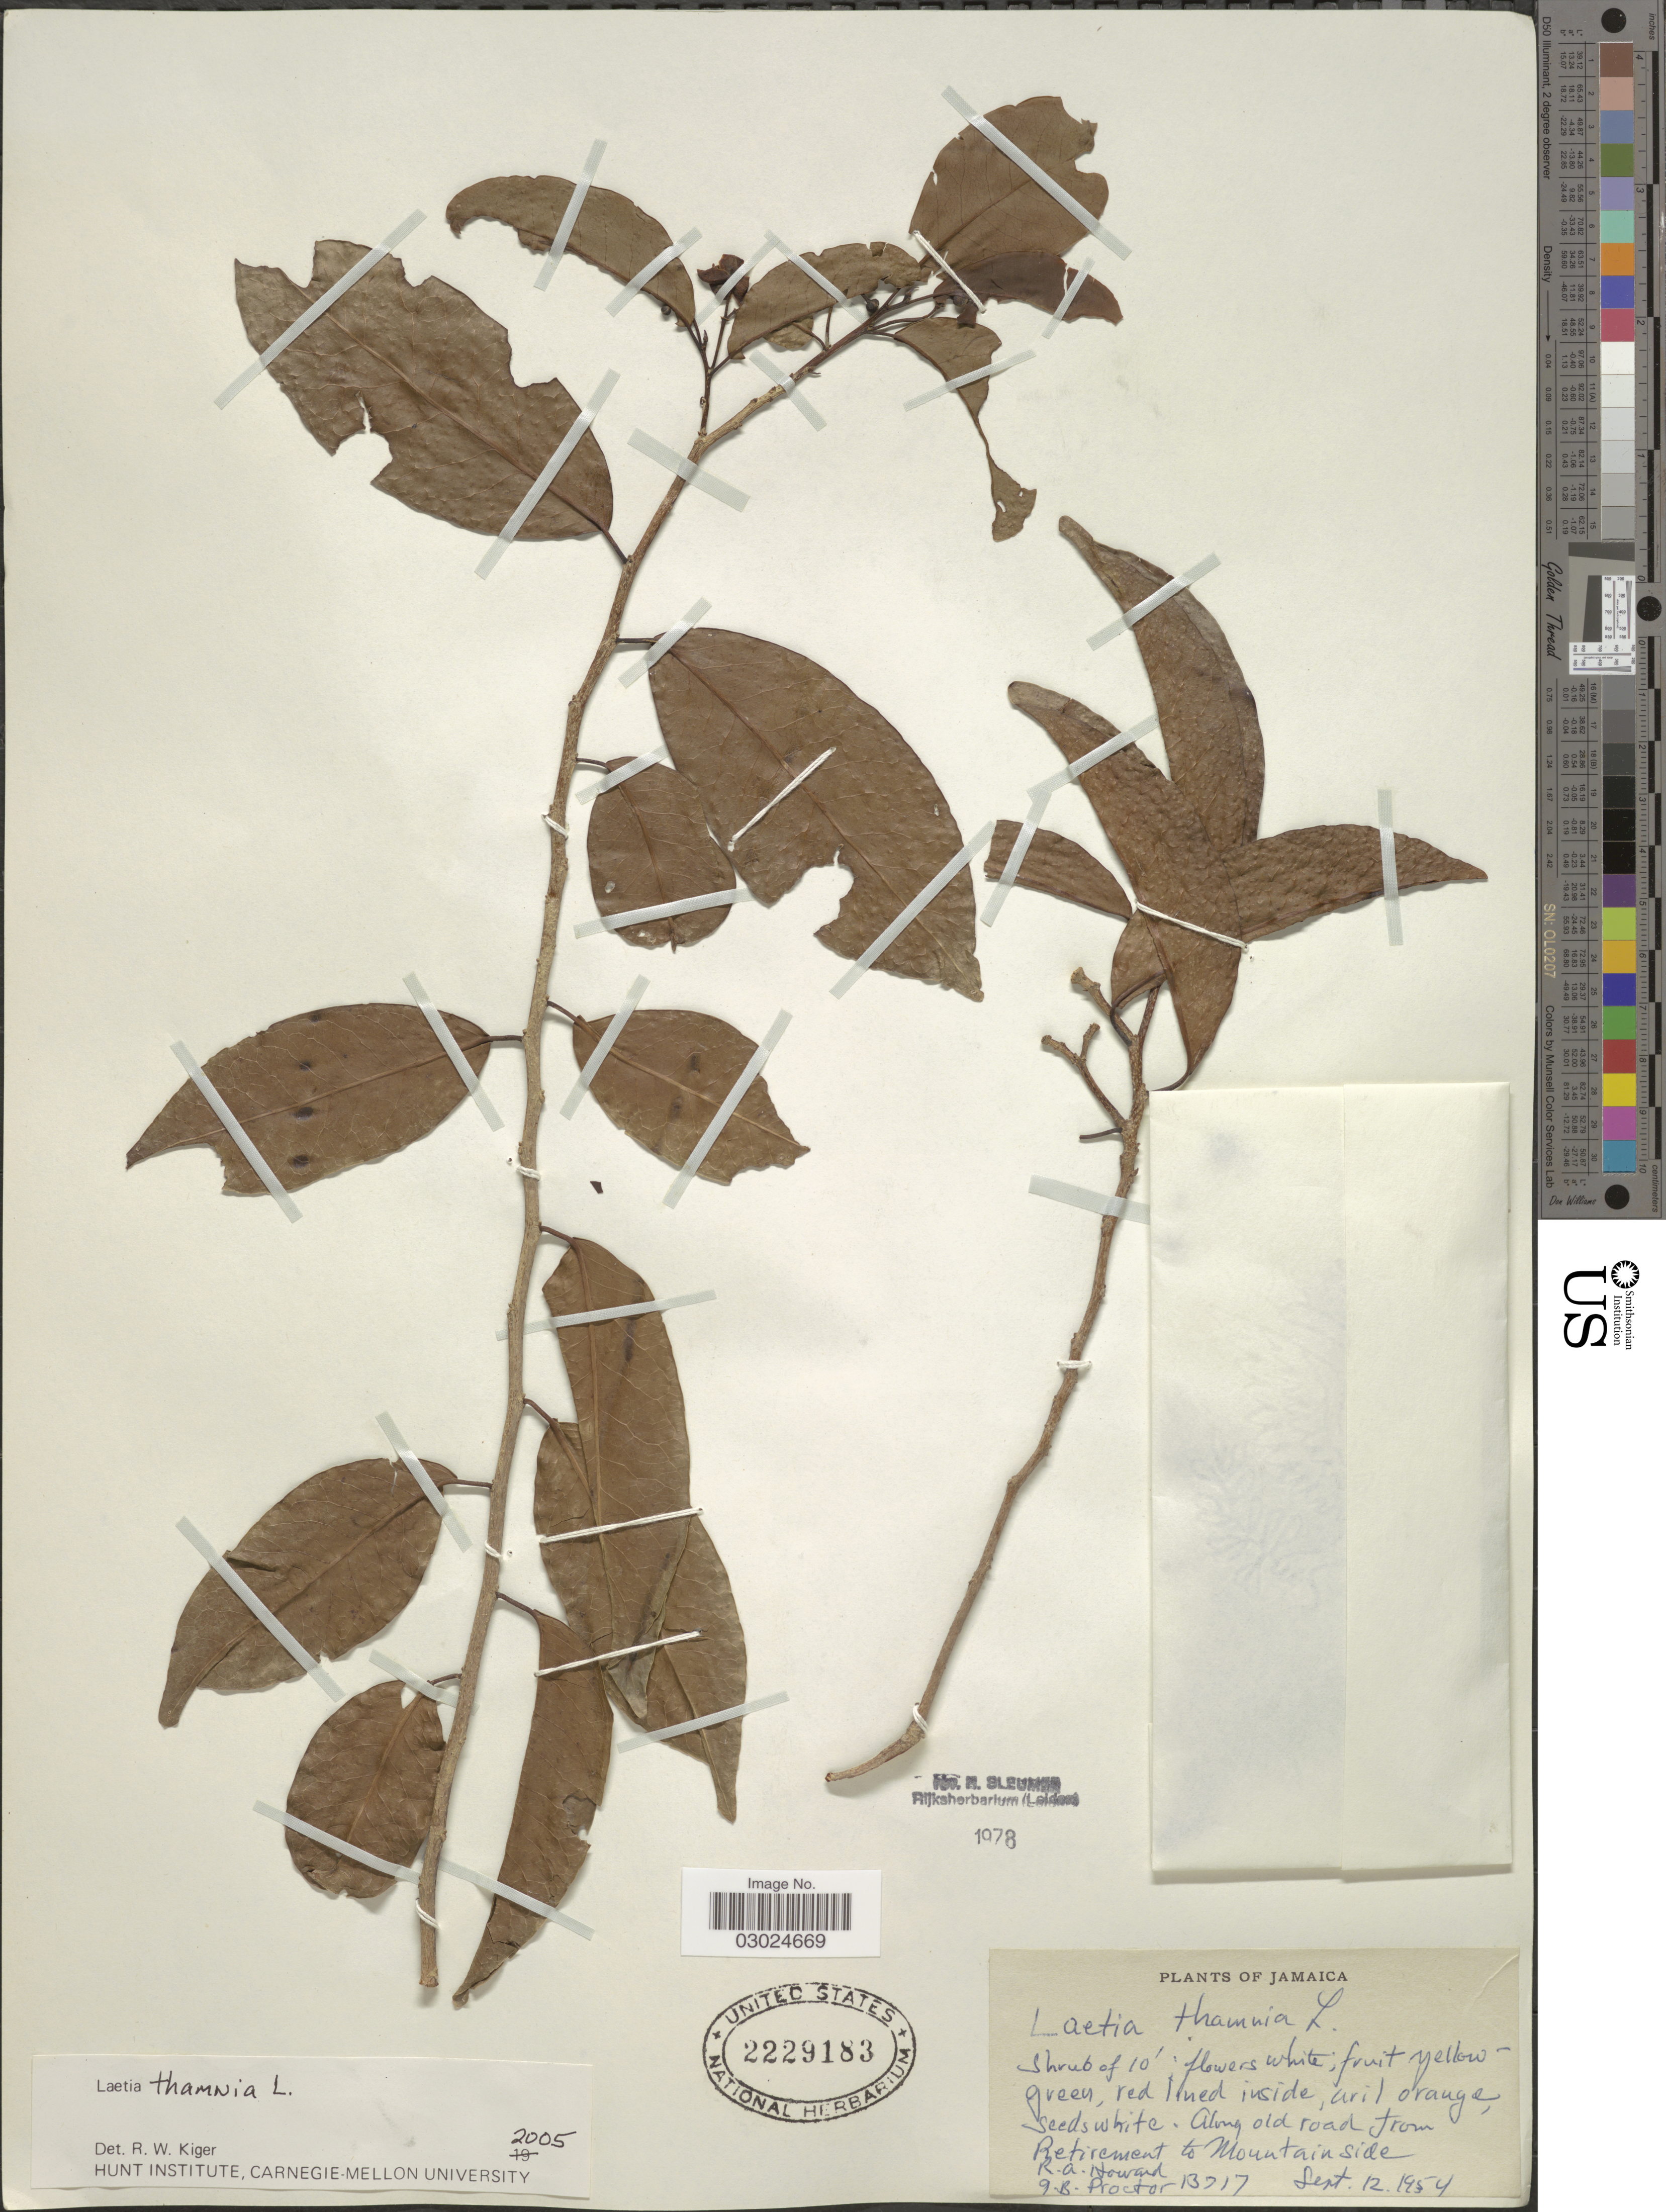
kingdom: Plantae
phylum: Tracheophyta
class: Magnoliopsida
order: Malpighiales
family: Salicaceae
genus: Laetia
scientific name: Laetia thamnia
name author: L.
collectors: R. A. Howard & G. Proctor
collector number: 13717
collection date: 1954-09-12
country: Jamaica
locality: Along old road from Retirement to Mountainside.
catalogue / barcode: US 2229183